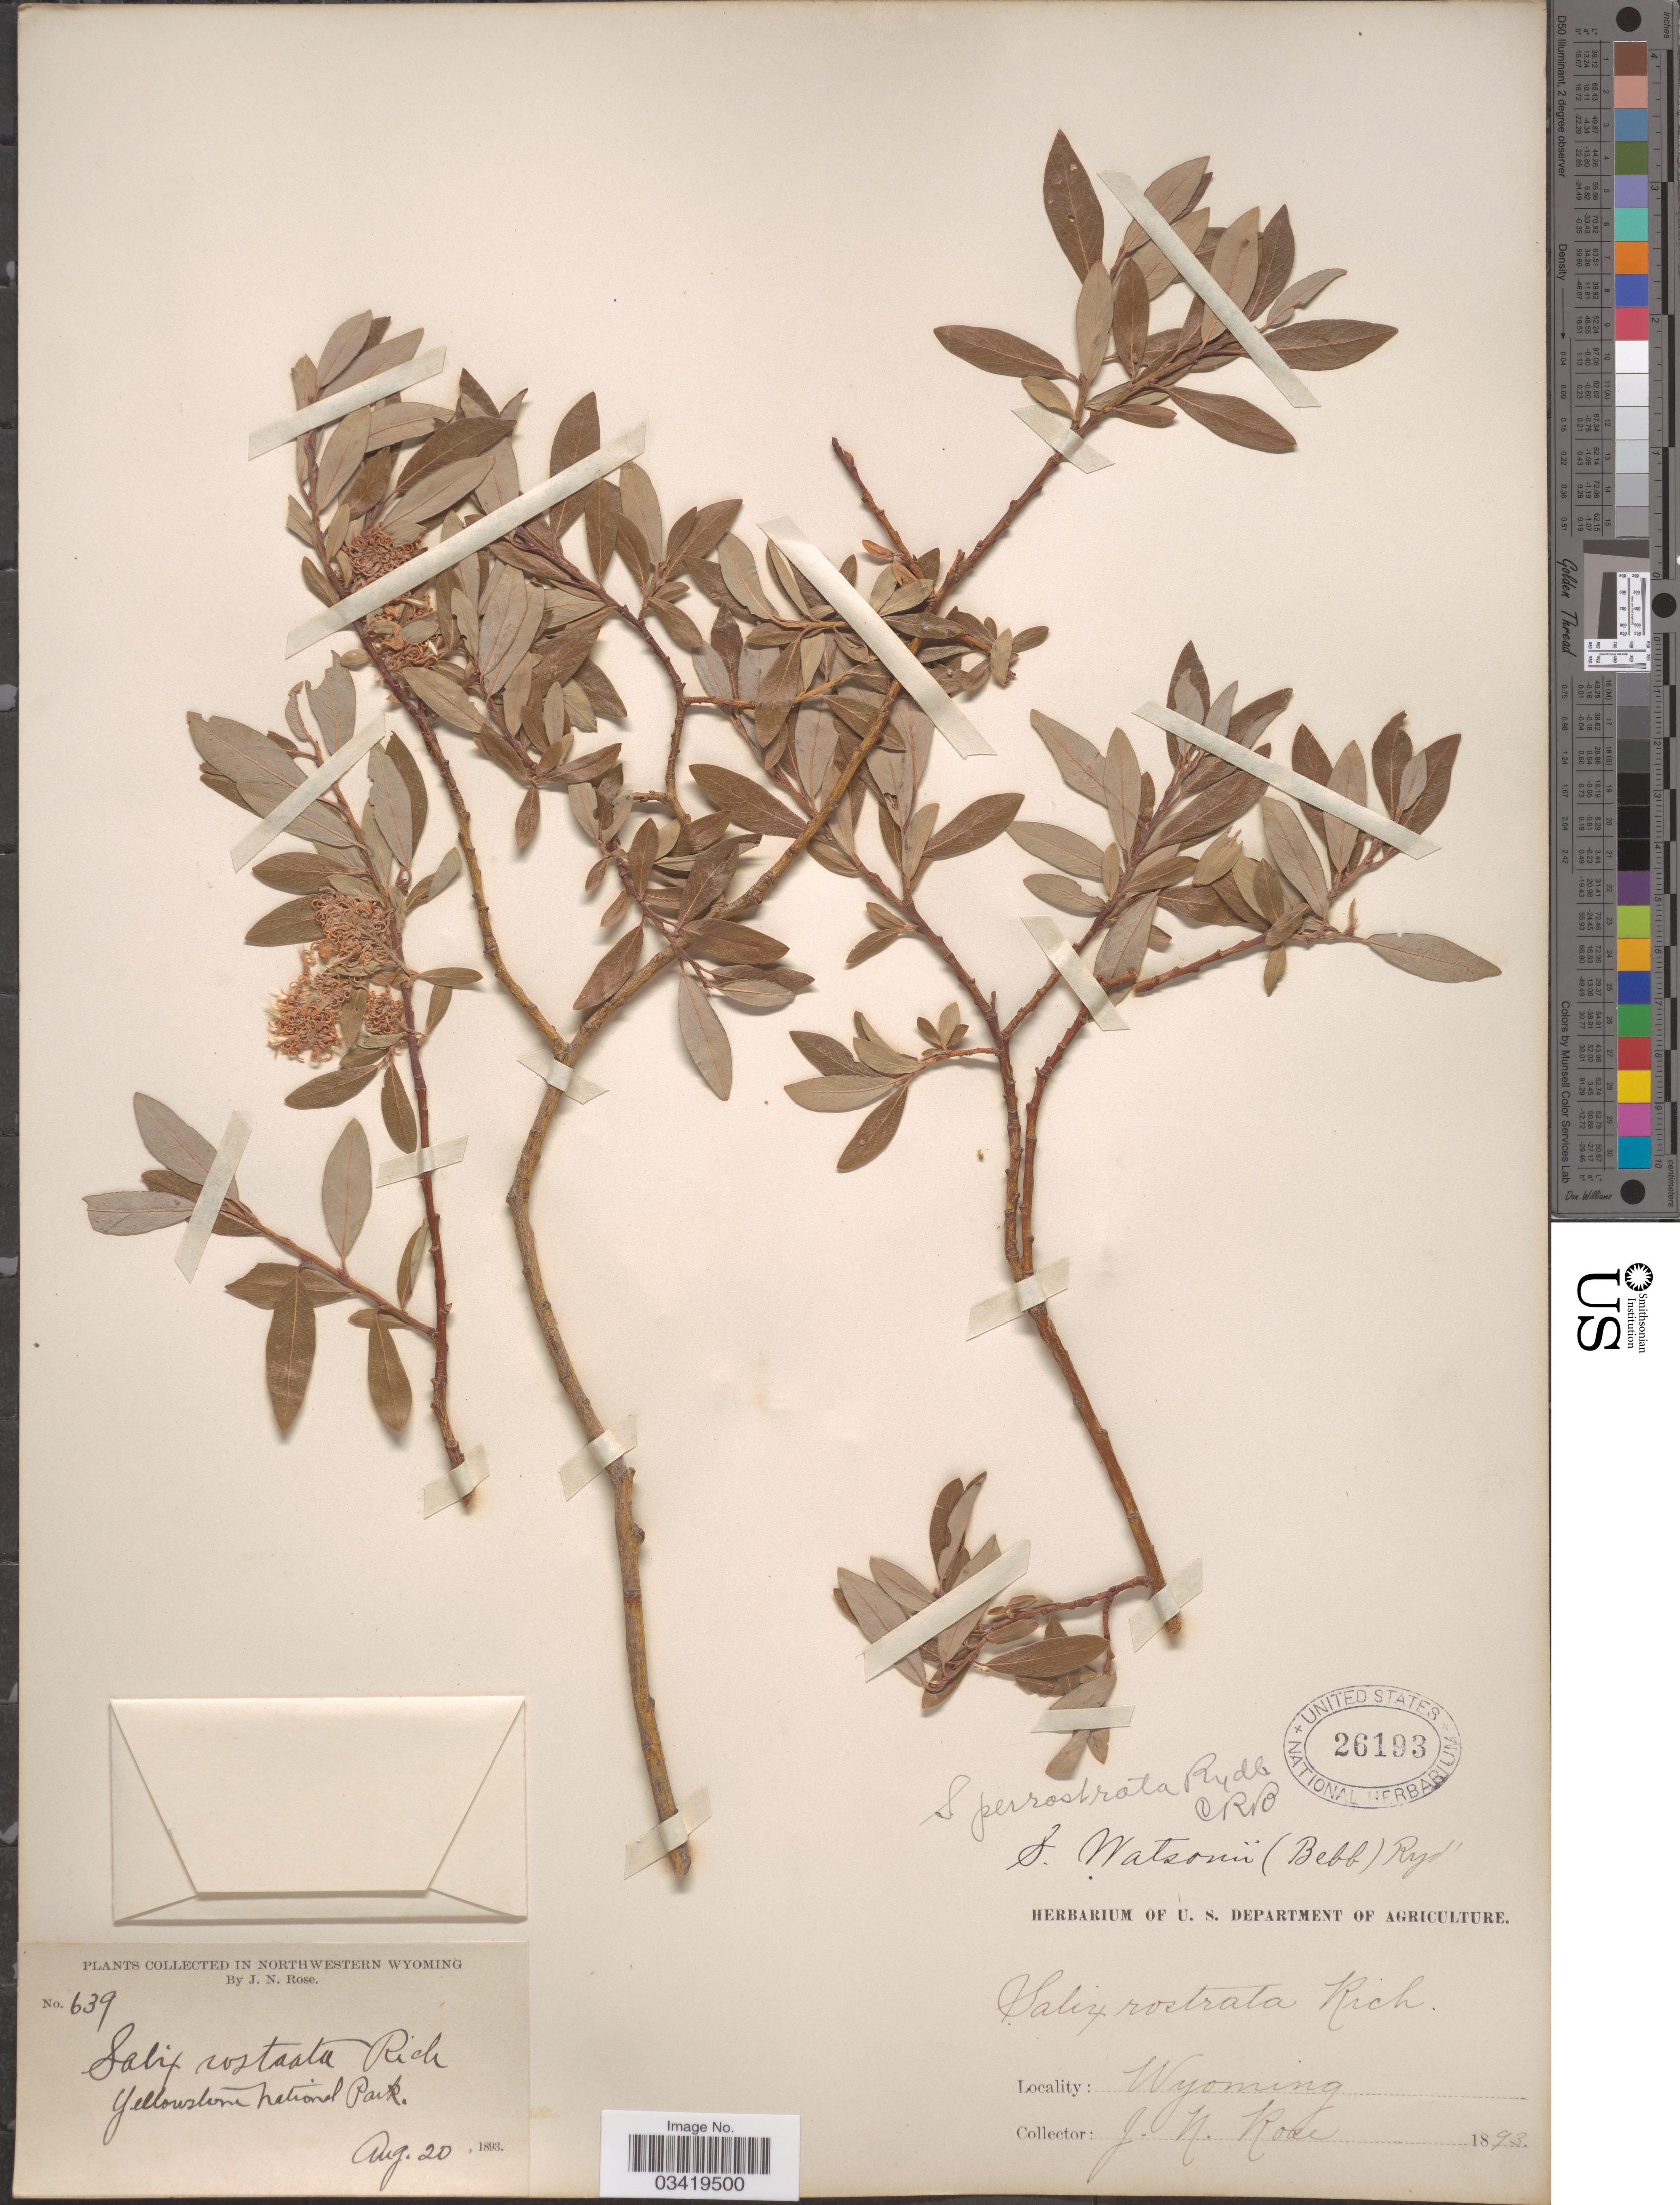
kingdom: Plantae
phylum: Tracheophyta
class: Magnoliopsida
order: Malpighiales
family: Salicaceae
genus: Salix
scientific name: Salix bebbiana var. perrostrata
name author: Sarg.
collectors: J. N. Rose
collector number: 639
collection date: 1893-08-20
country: United States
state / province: Wyoming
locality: Northwestern Wyoming. Yellowstone National Park.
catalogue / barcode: US 26193